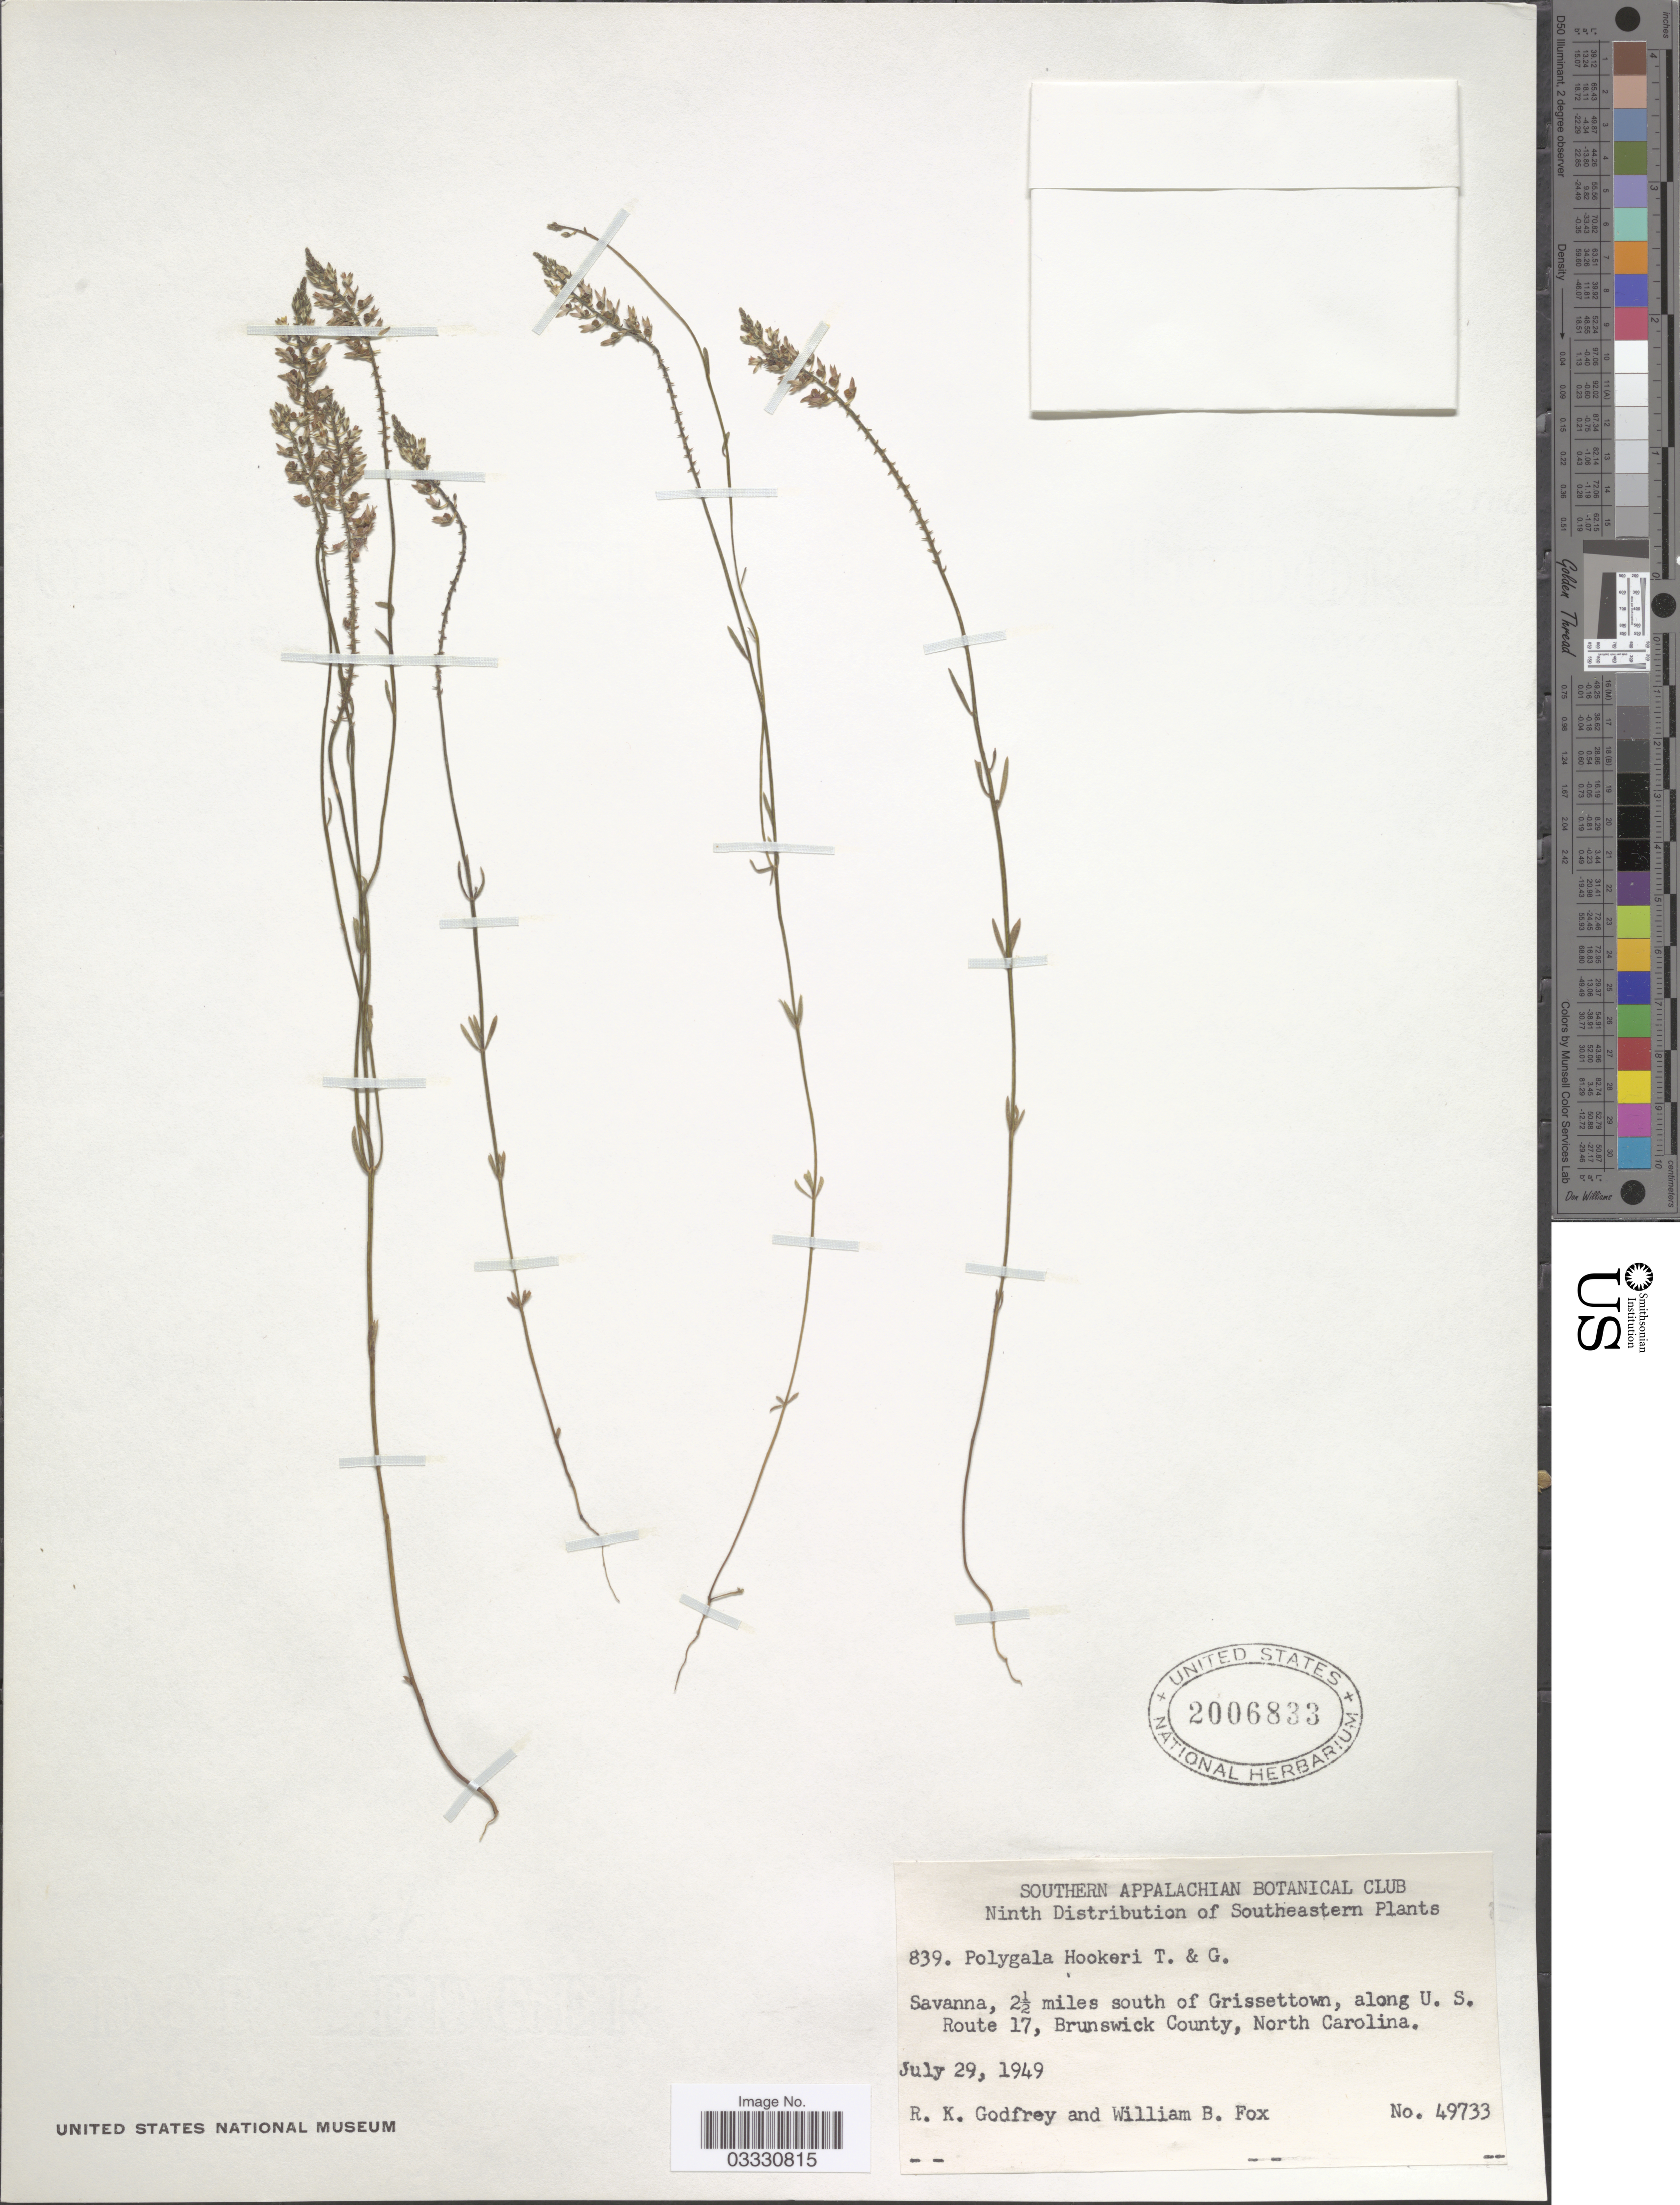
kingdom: Plantae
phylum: Tracheophyta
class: Magnoliopsida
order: Fabales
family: Polygalaceae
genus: Polygala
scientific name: Polygala hookeri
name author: Torr. & A. Gray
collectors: R. K. Godfrey & W. B. Fox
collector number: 49733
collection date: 1949-07-29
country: United States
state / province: North Carolina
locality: Savanna, 2½ miles south of Grissettown, along U. S. Route 17, Brunswick County.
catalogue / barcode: US 2006833